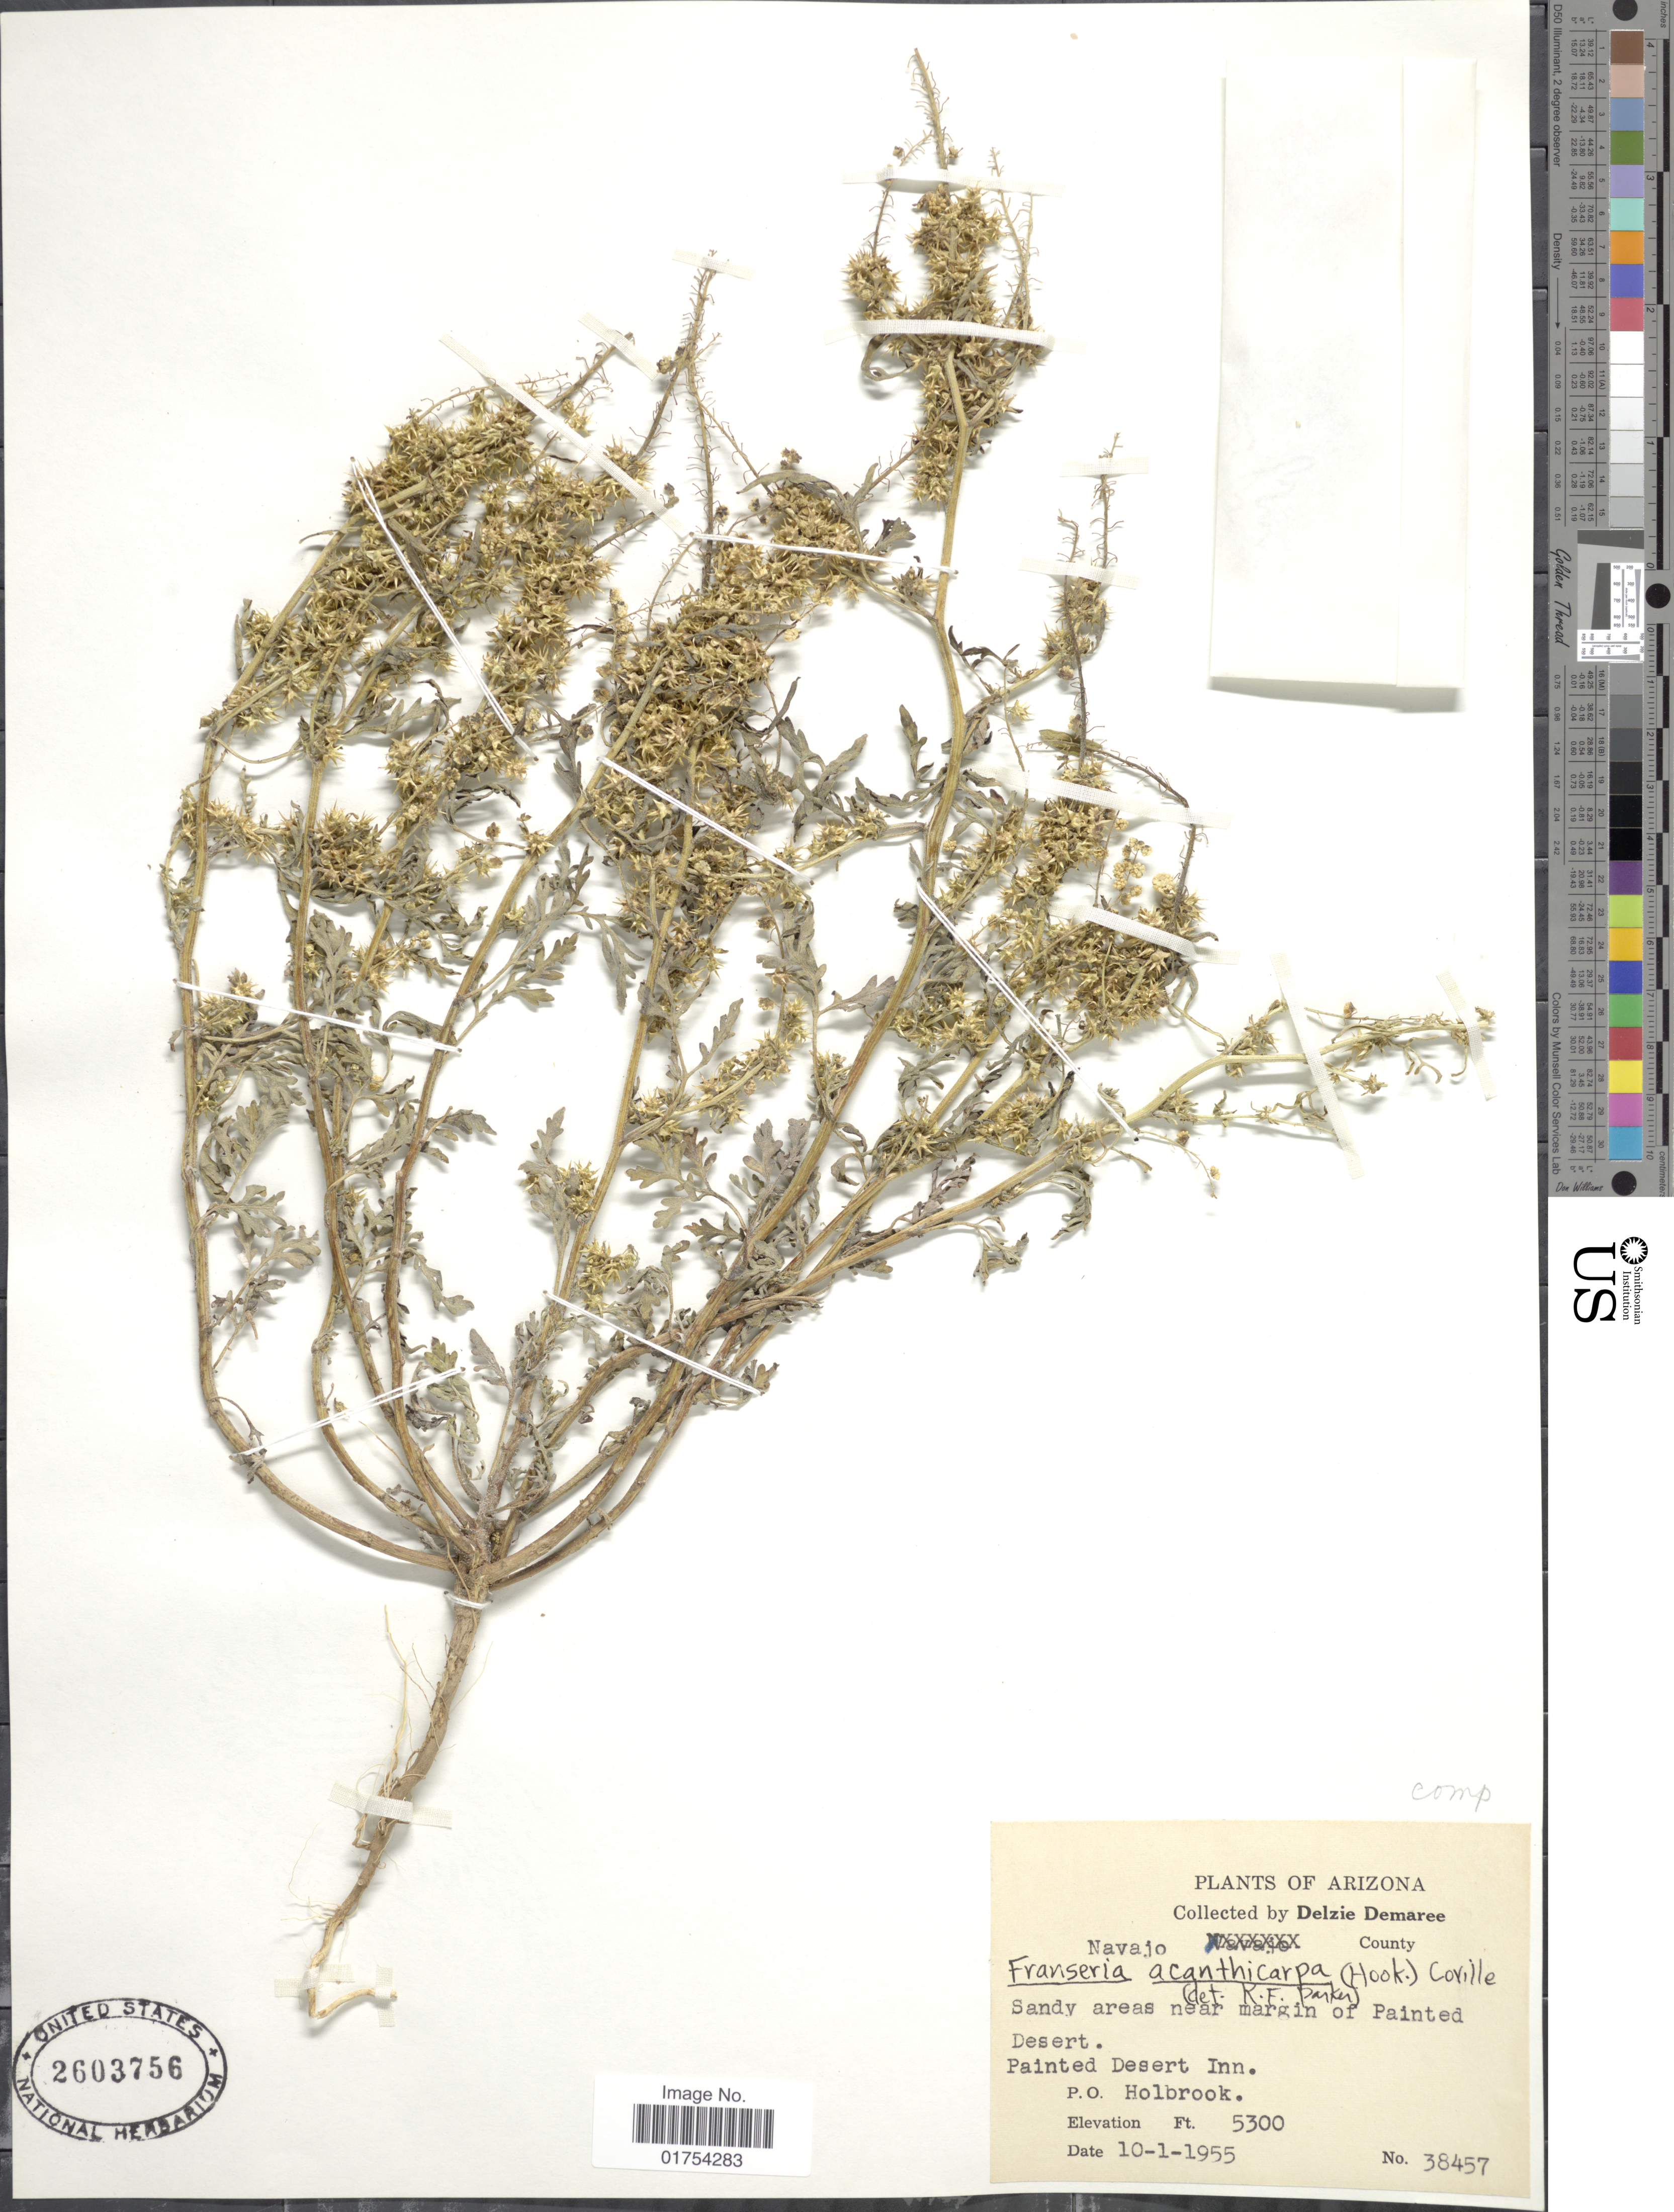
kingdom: Plantae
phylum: Tracheophyta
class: Magnoliopsida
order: Asterales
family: Asteraceae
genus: Franseria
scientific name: Franseria acanthicarpa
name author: Coville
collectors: D. Demaree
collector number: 38457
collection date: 1955-10-01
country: United States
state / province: Arizona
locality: Navajo County, Painted Desert Inn. Holbrook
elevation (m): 1615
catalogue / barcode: US 2603756